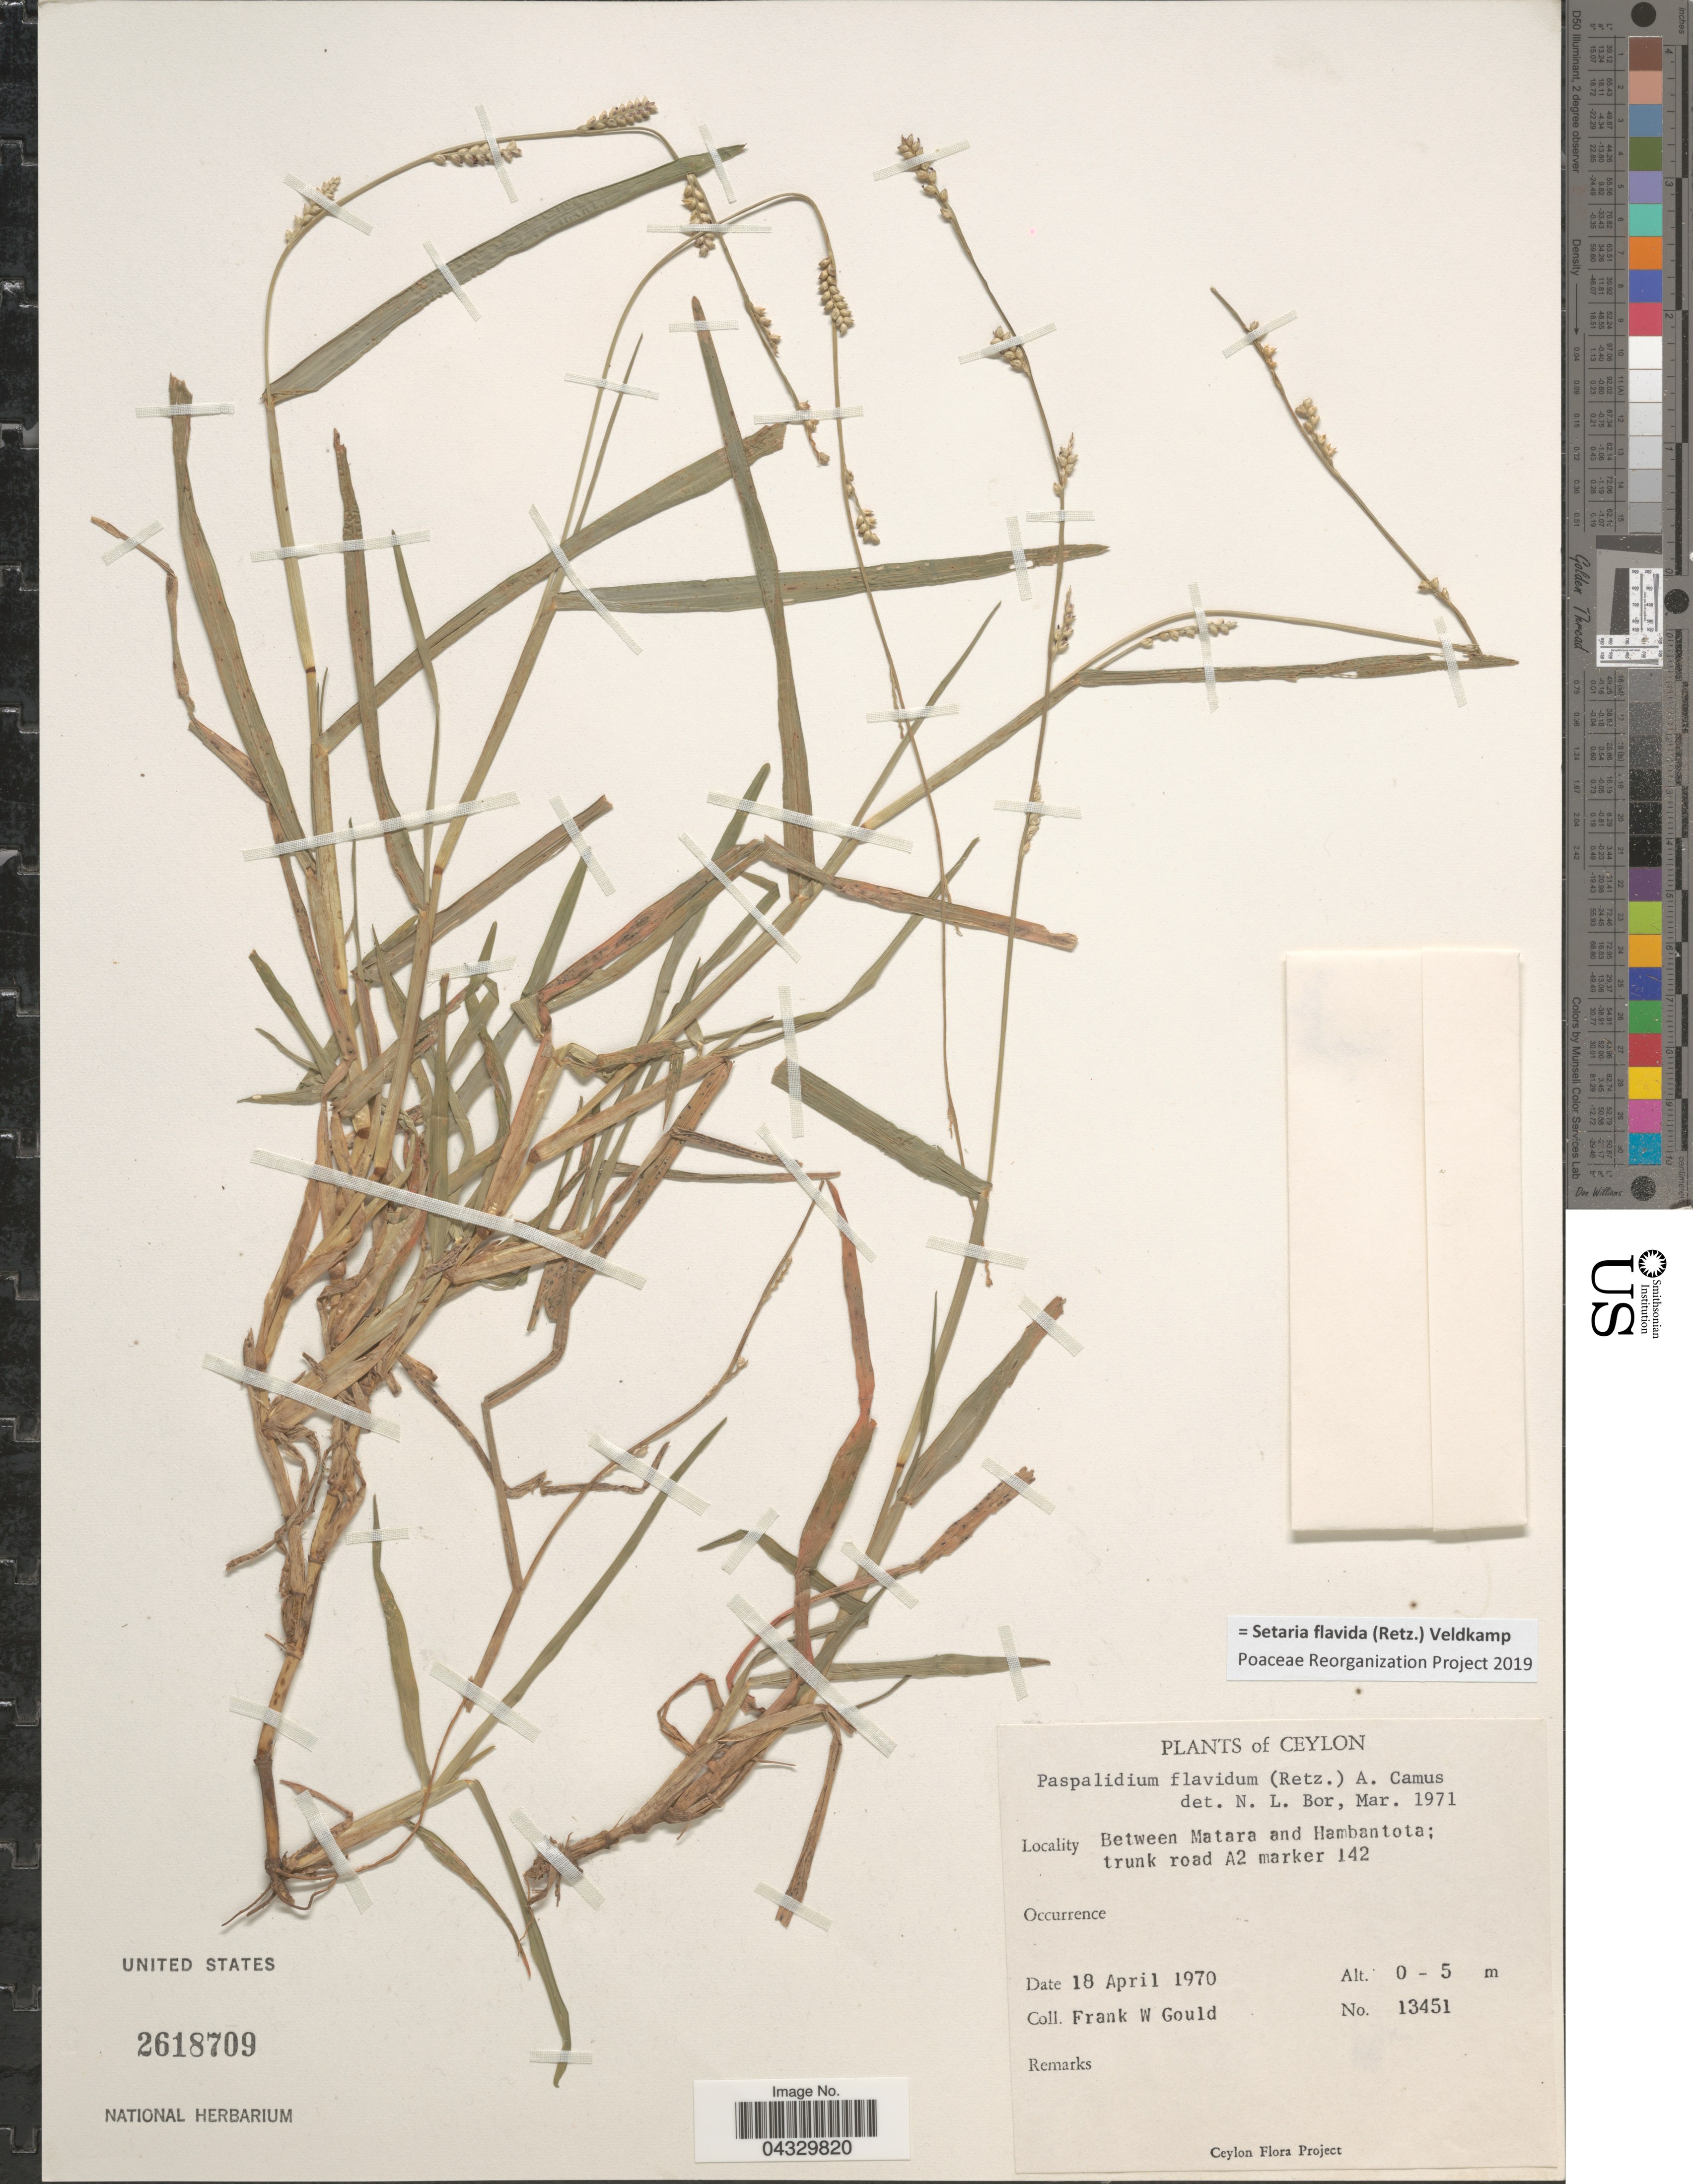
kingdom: Plantae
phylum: Tracheophyta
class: Liliopsida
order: Poales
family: Poaceae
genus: Setaria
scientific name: Setaria flavida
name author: (Retz.) Veldkamp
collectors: F. W. Gould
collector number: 13451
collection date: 1970-04-18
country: Sri Lanka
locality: Ceylon. Between Matara and Hambantota; trunk road A2 marker 142.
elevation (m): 0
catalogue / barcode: US 2618709